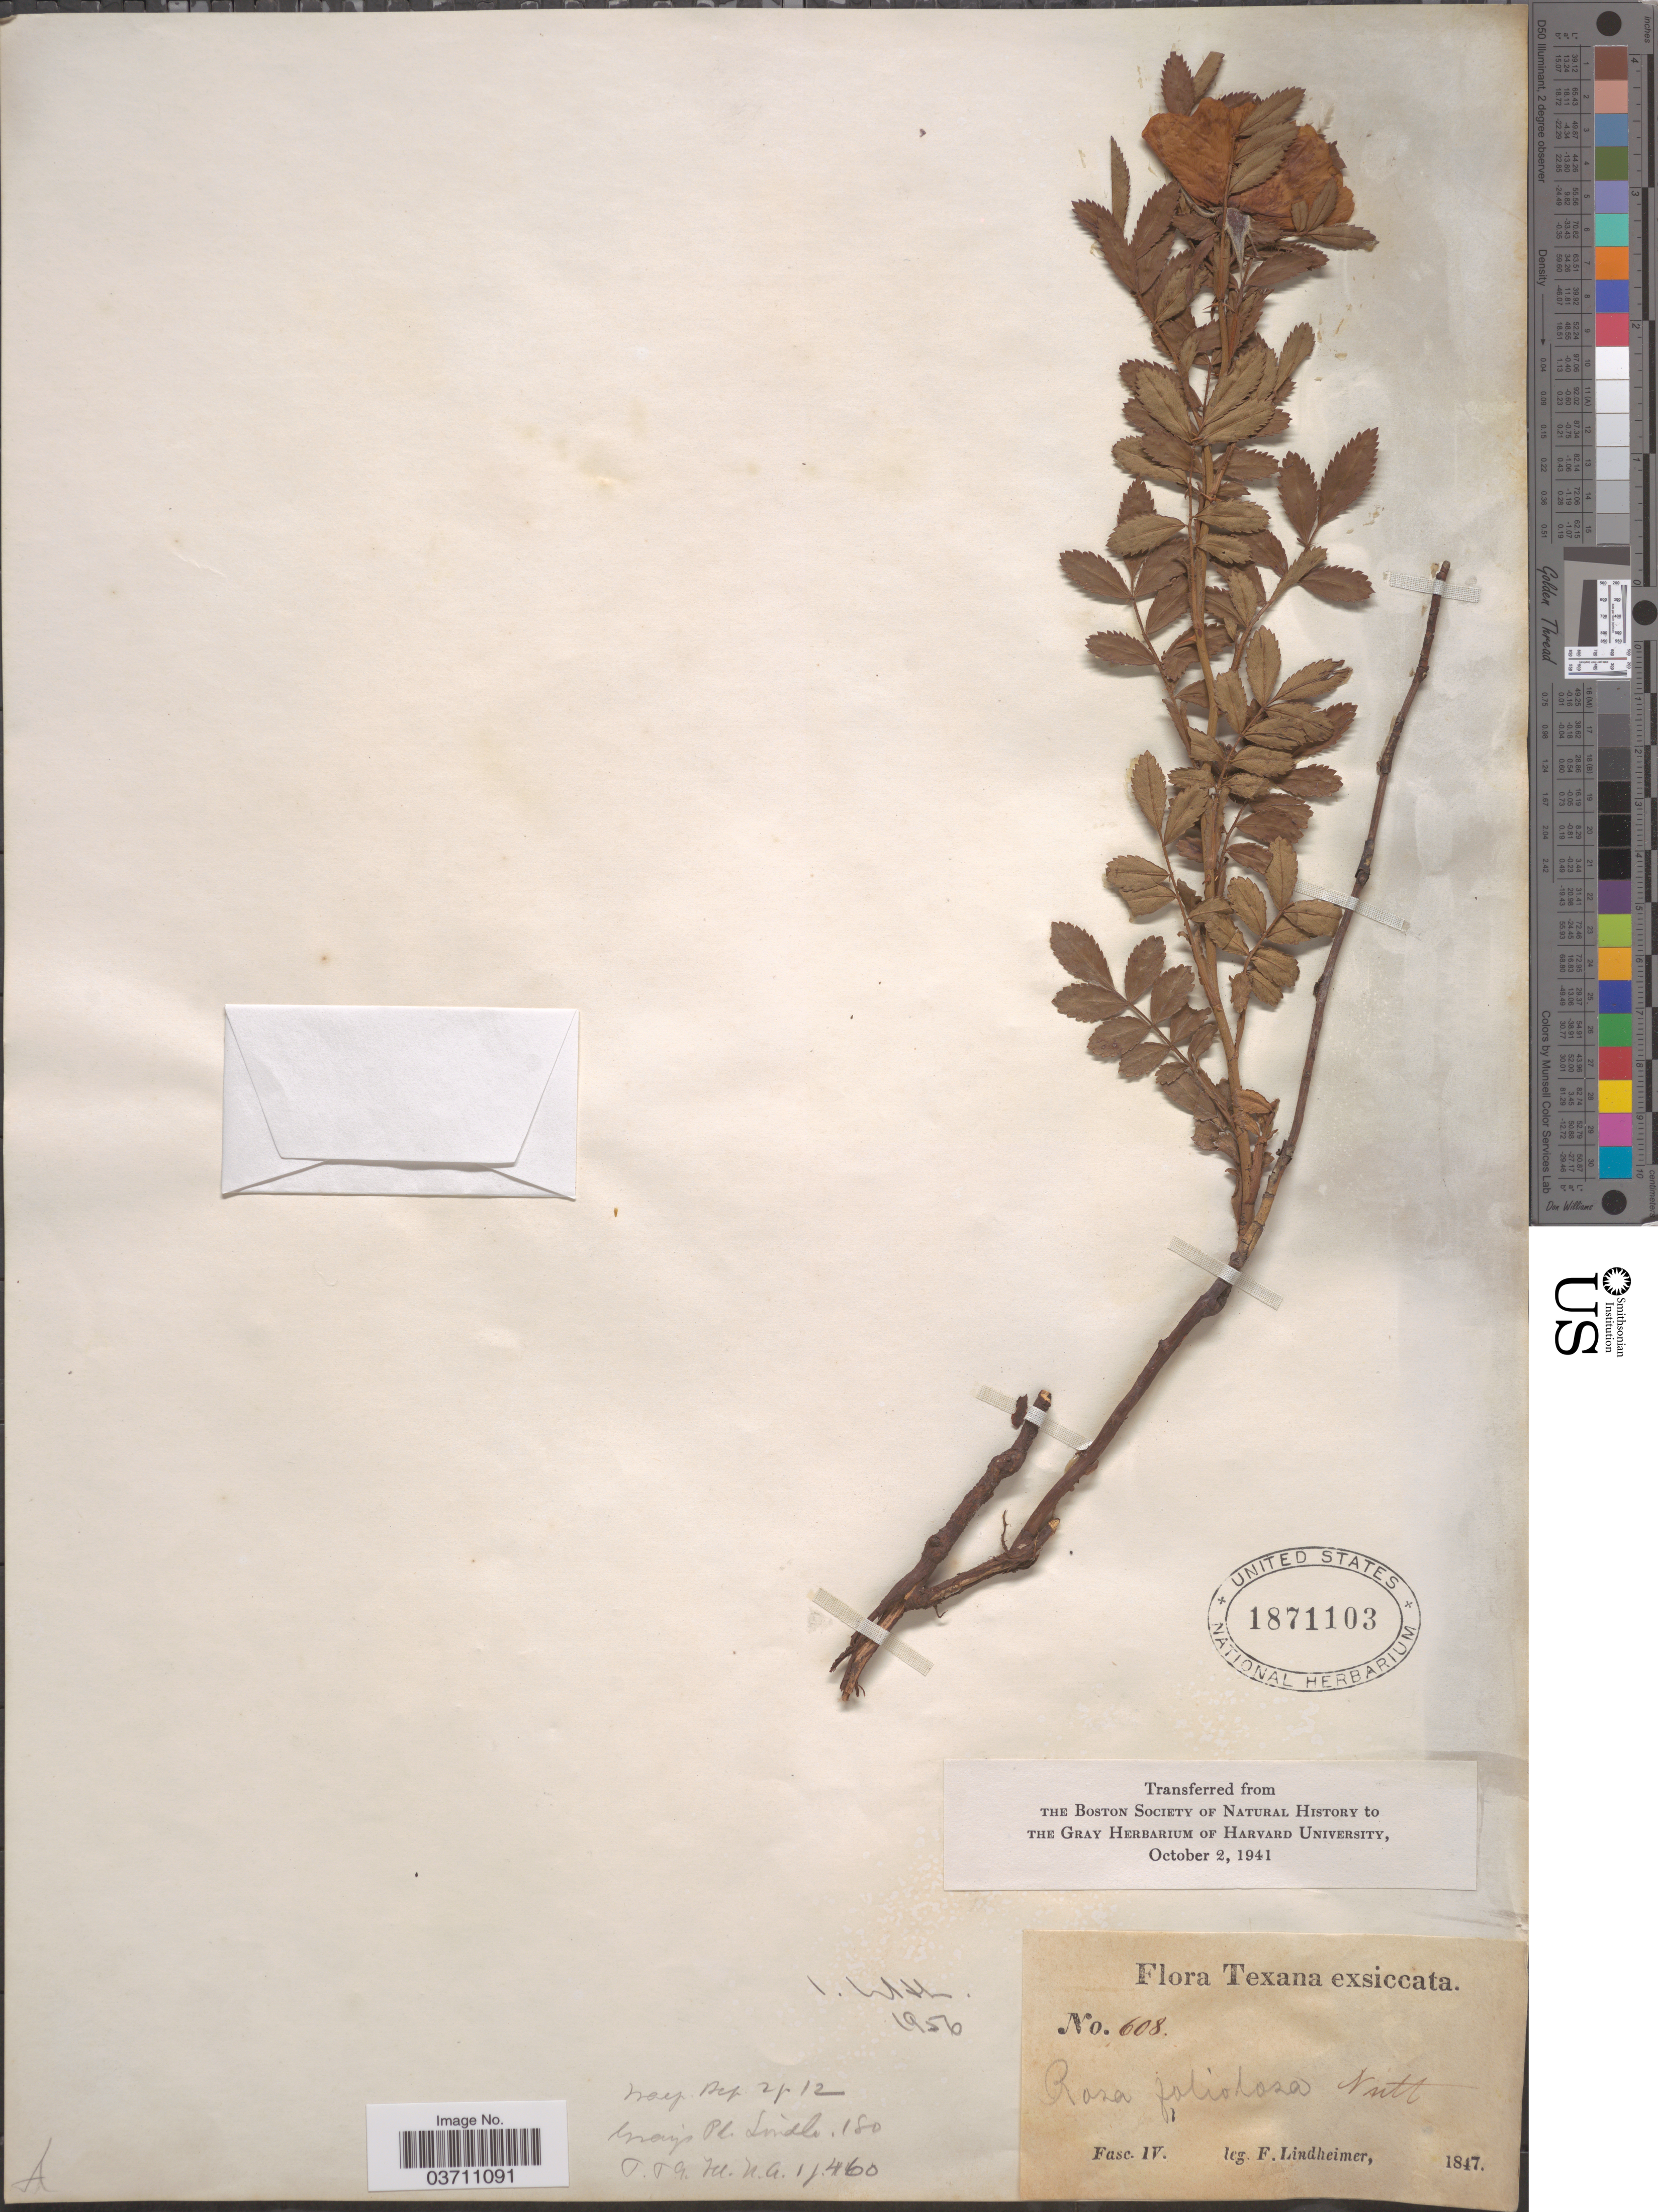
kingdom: Plantae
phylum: Tracheophyta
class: Magnoliopsida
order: Rosales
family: Rosaceae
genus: Rosa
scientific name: Rosa foliolosa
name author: Nutt.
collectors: F. Lindheimer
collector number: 608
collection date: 1847-04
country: United States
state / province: Texas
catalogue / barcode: US 18781103